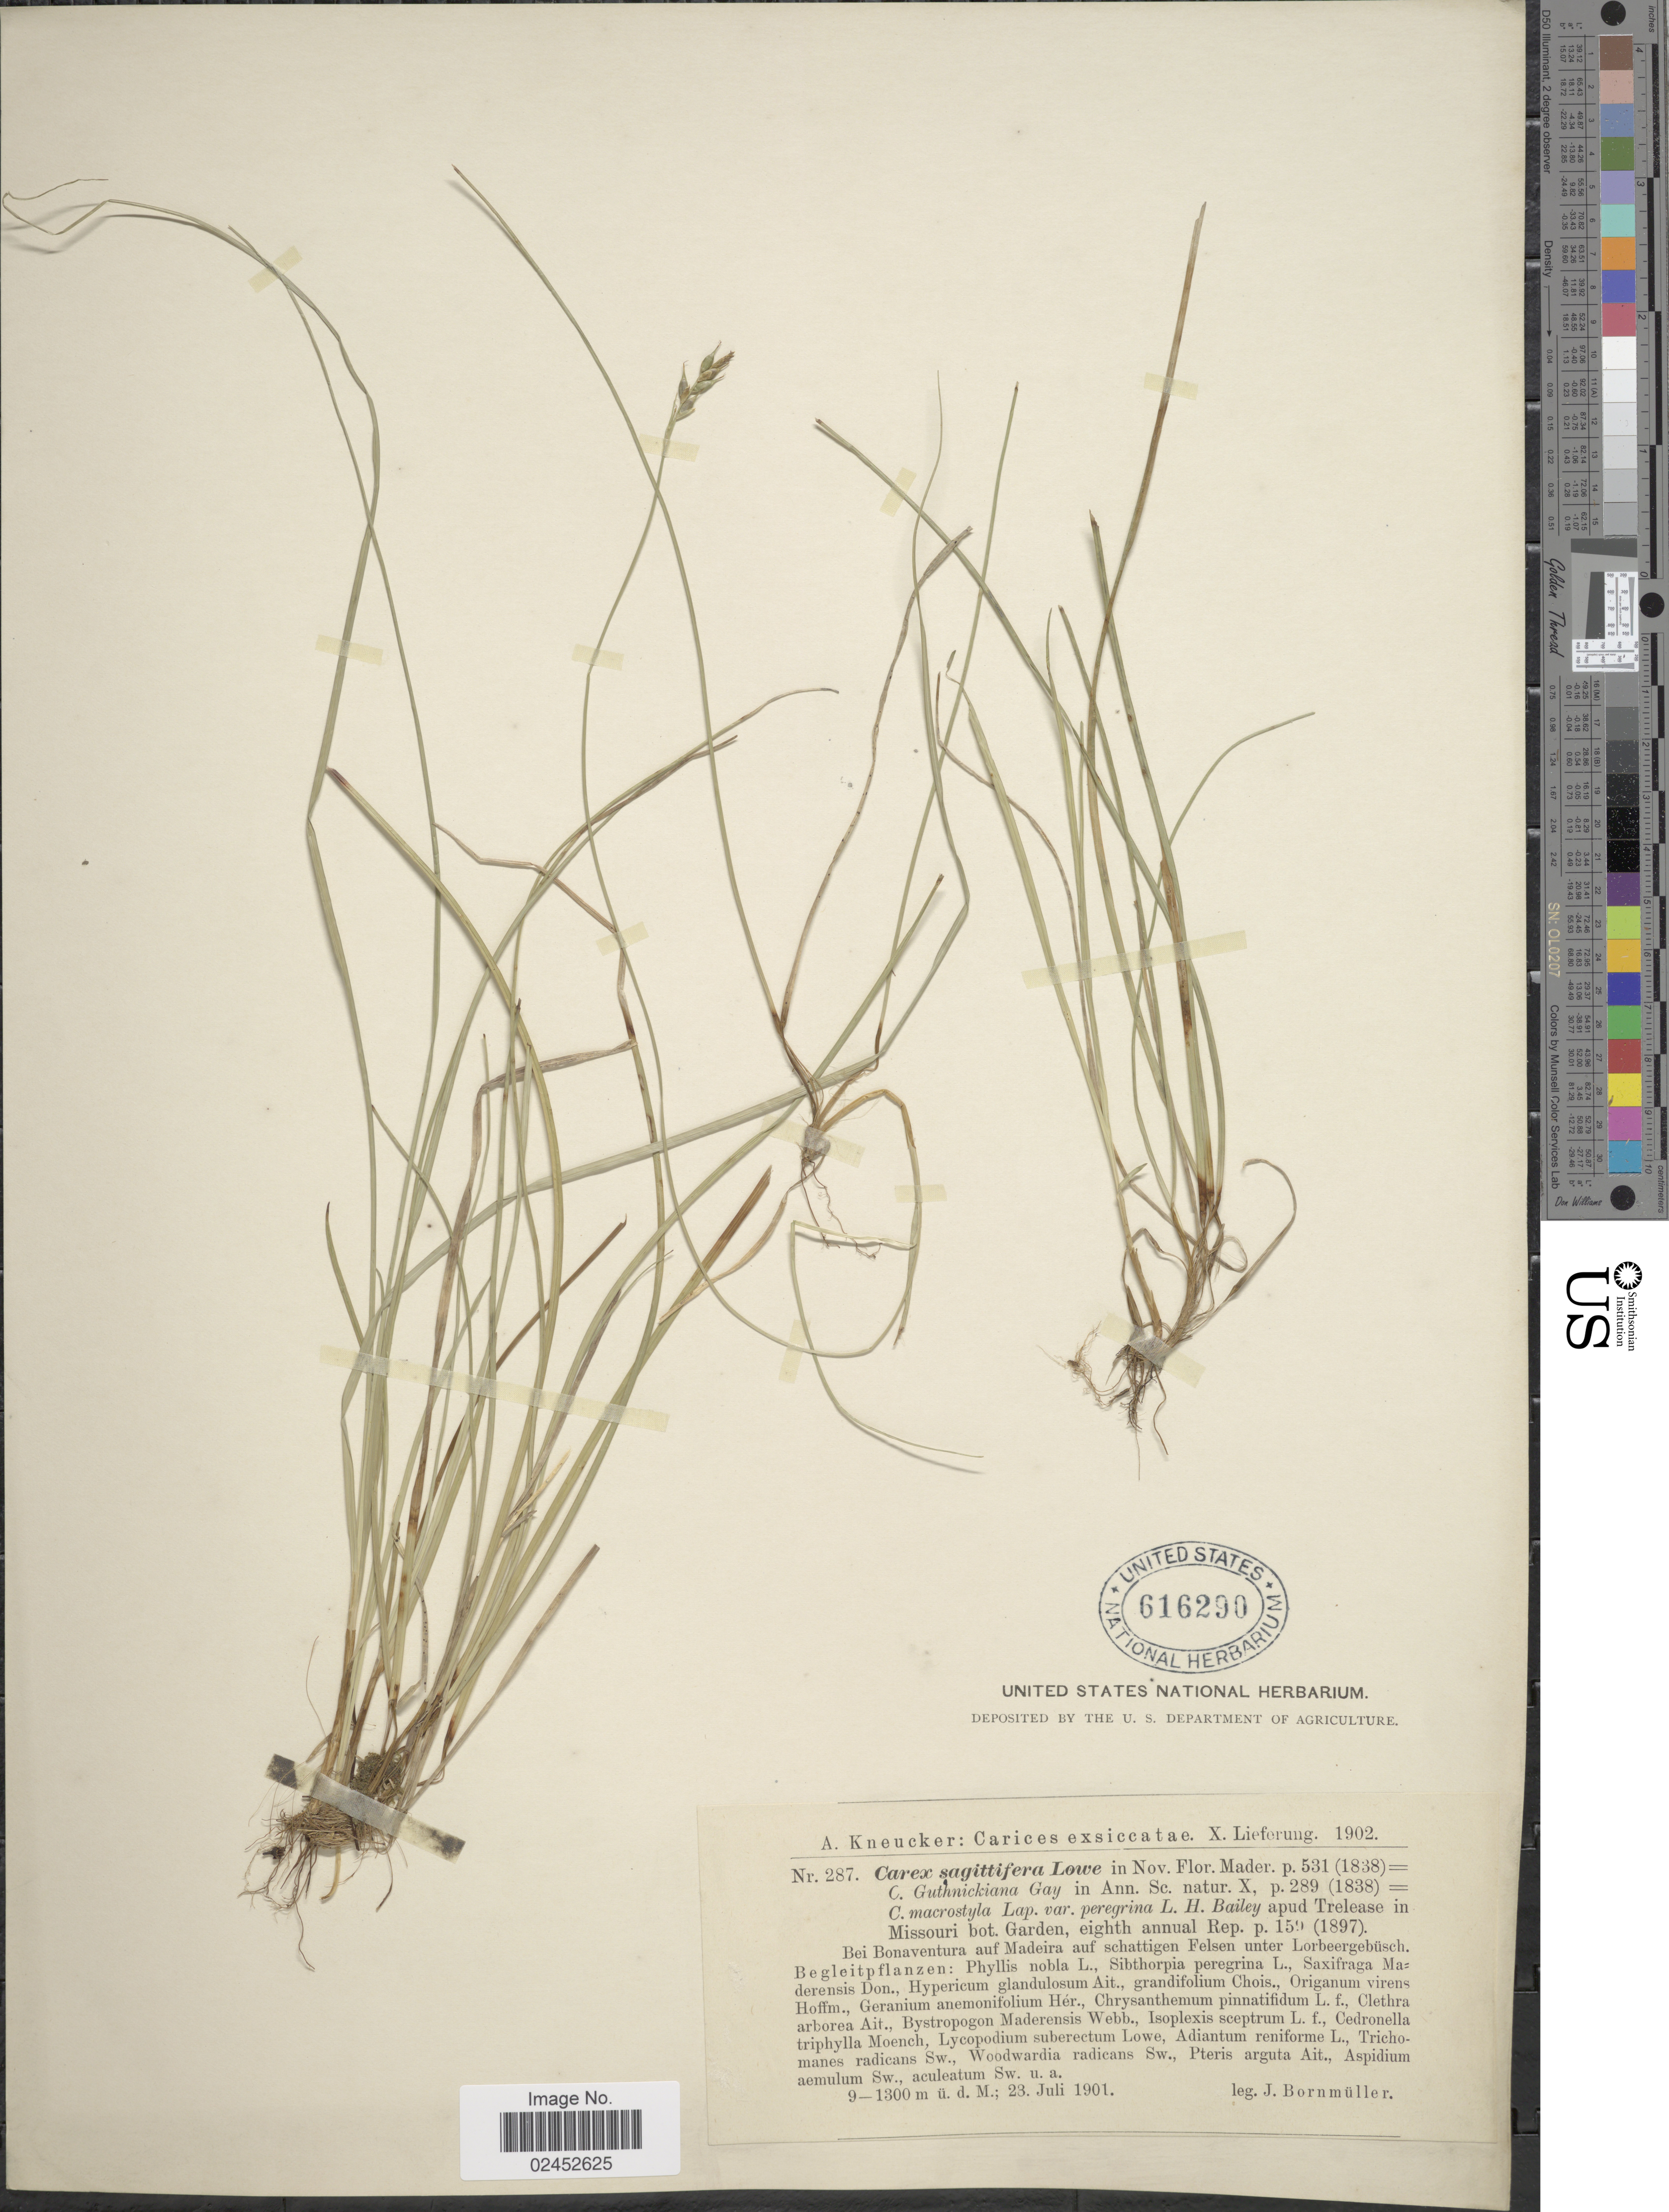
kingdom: Plantae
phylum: Tracheophyta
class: Liliopsida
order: Poales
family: Cyperaceae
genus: Carex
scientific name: Carex peregrina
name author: Link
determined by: Strong, Mark T., (BOT), Smithsonian Institution - National Museum of Natural History (UNITED STATES)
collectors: J. Bornmüller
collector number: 287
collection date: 1901-07-23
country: Portugal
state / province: Madeira (Aut. Reg.)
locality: Carices, Bei Bonaventura auf Madeira auf schattigen Felsen unter Lorbeergebusch.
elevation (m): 900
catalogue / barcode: US 616290